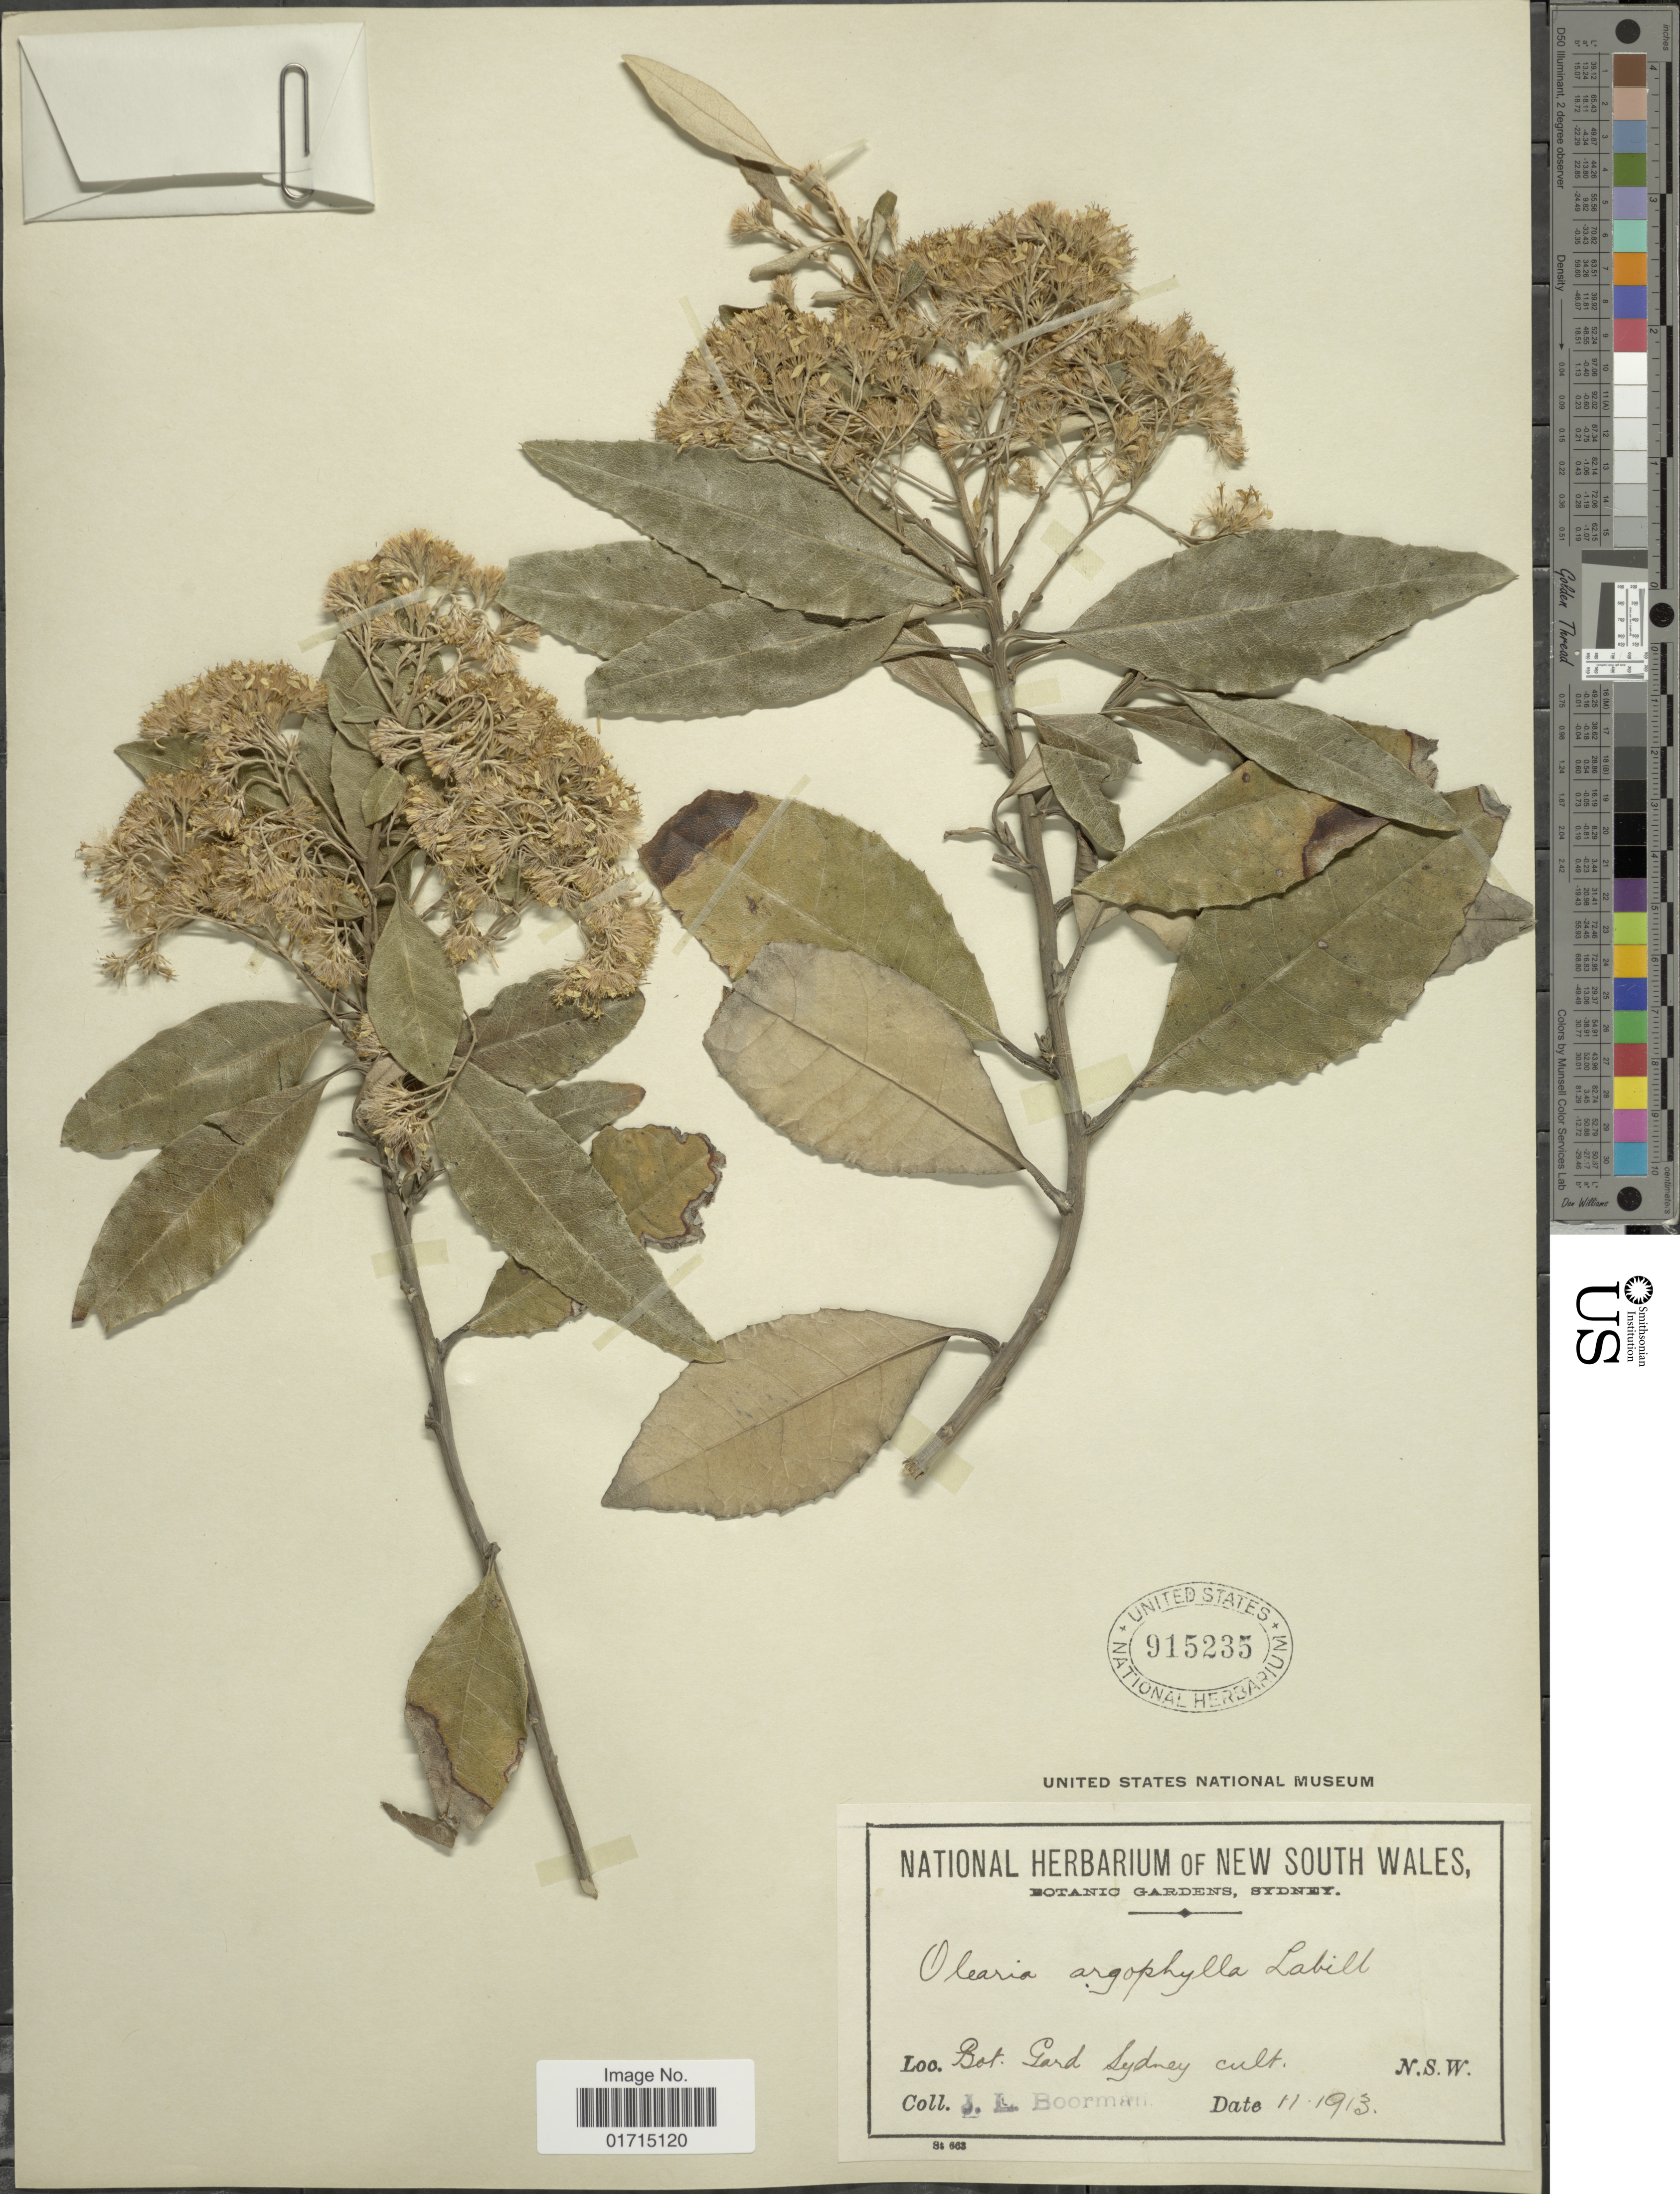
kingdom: Plantae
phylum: Tracheophyta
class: Magnoliopsida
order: Asterales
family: Asteraceae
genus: Olearia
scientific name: Olearia argophylla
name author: (Labill.) F. Muell. ex Benth.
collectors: J. Boorman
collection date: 1913-11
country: Australia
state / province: New South Wales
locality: N.S. W.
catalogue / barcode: US 915235